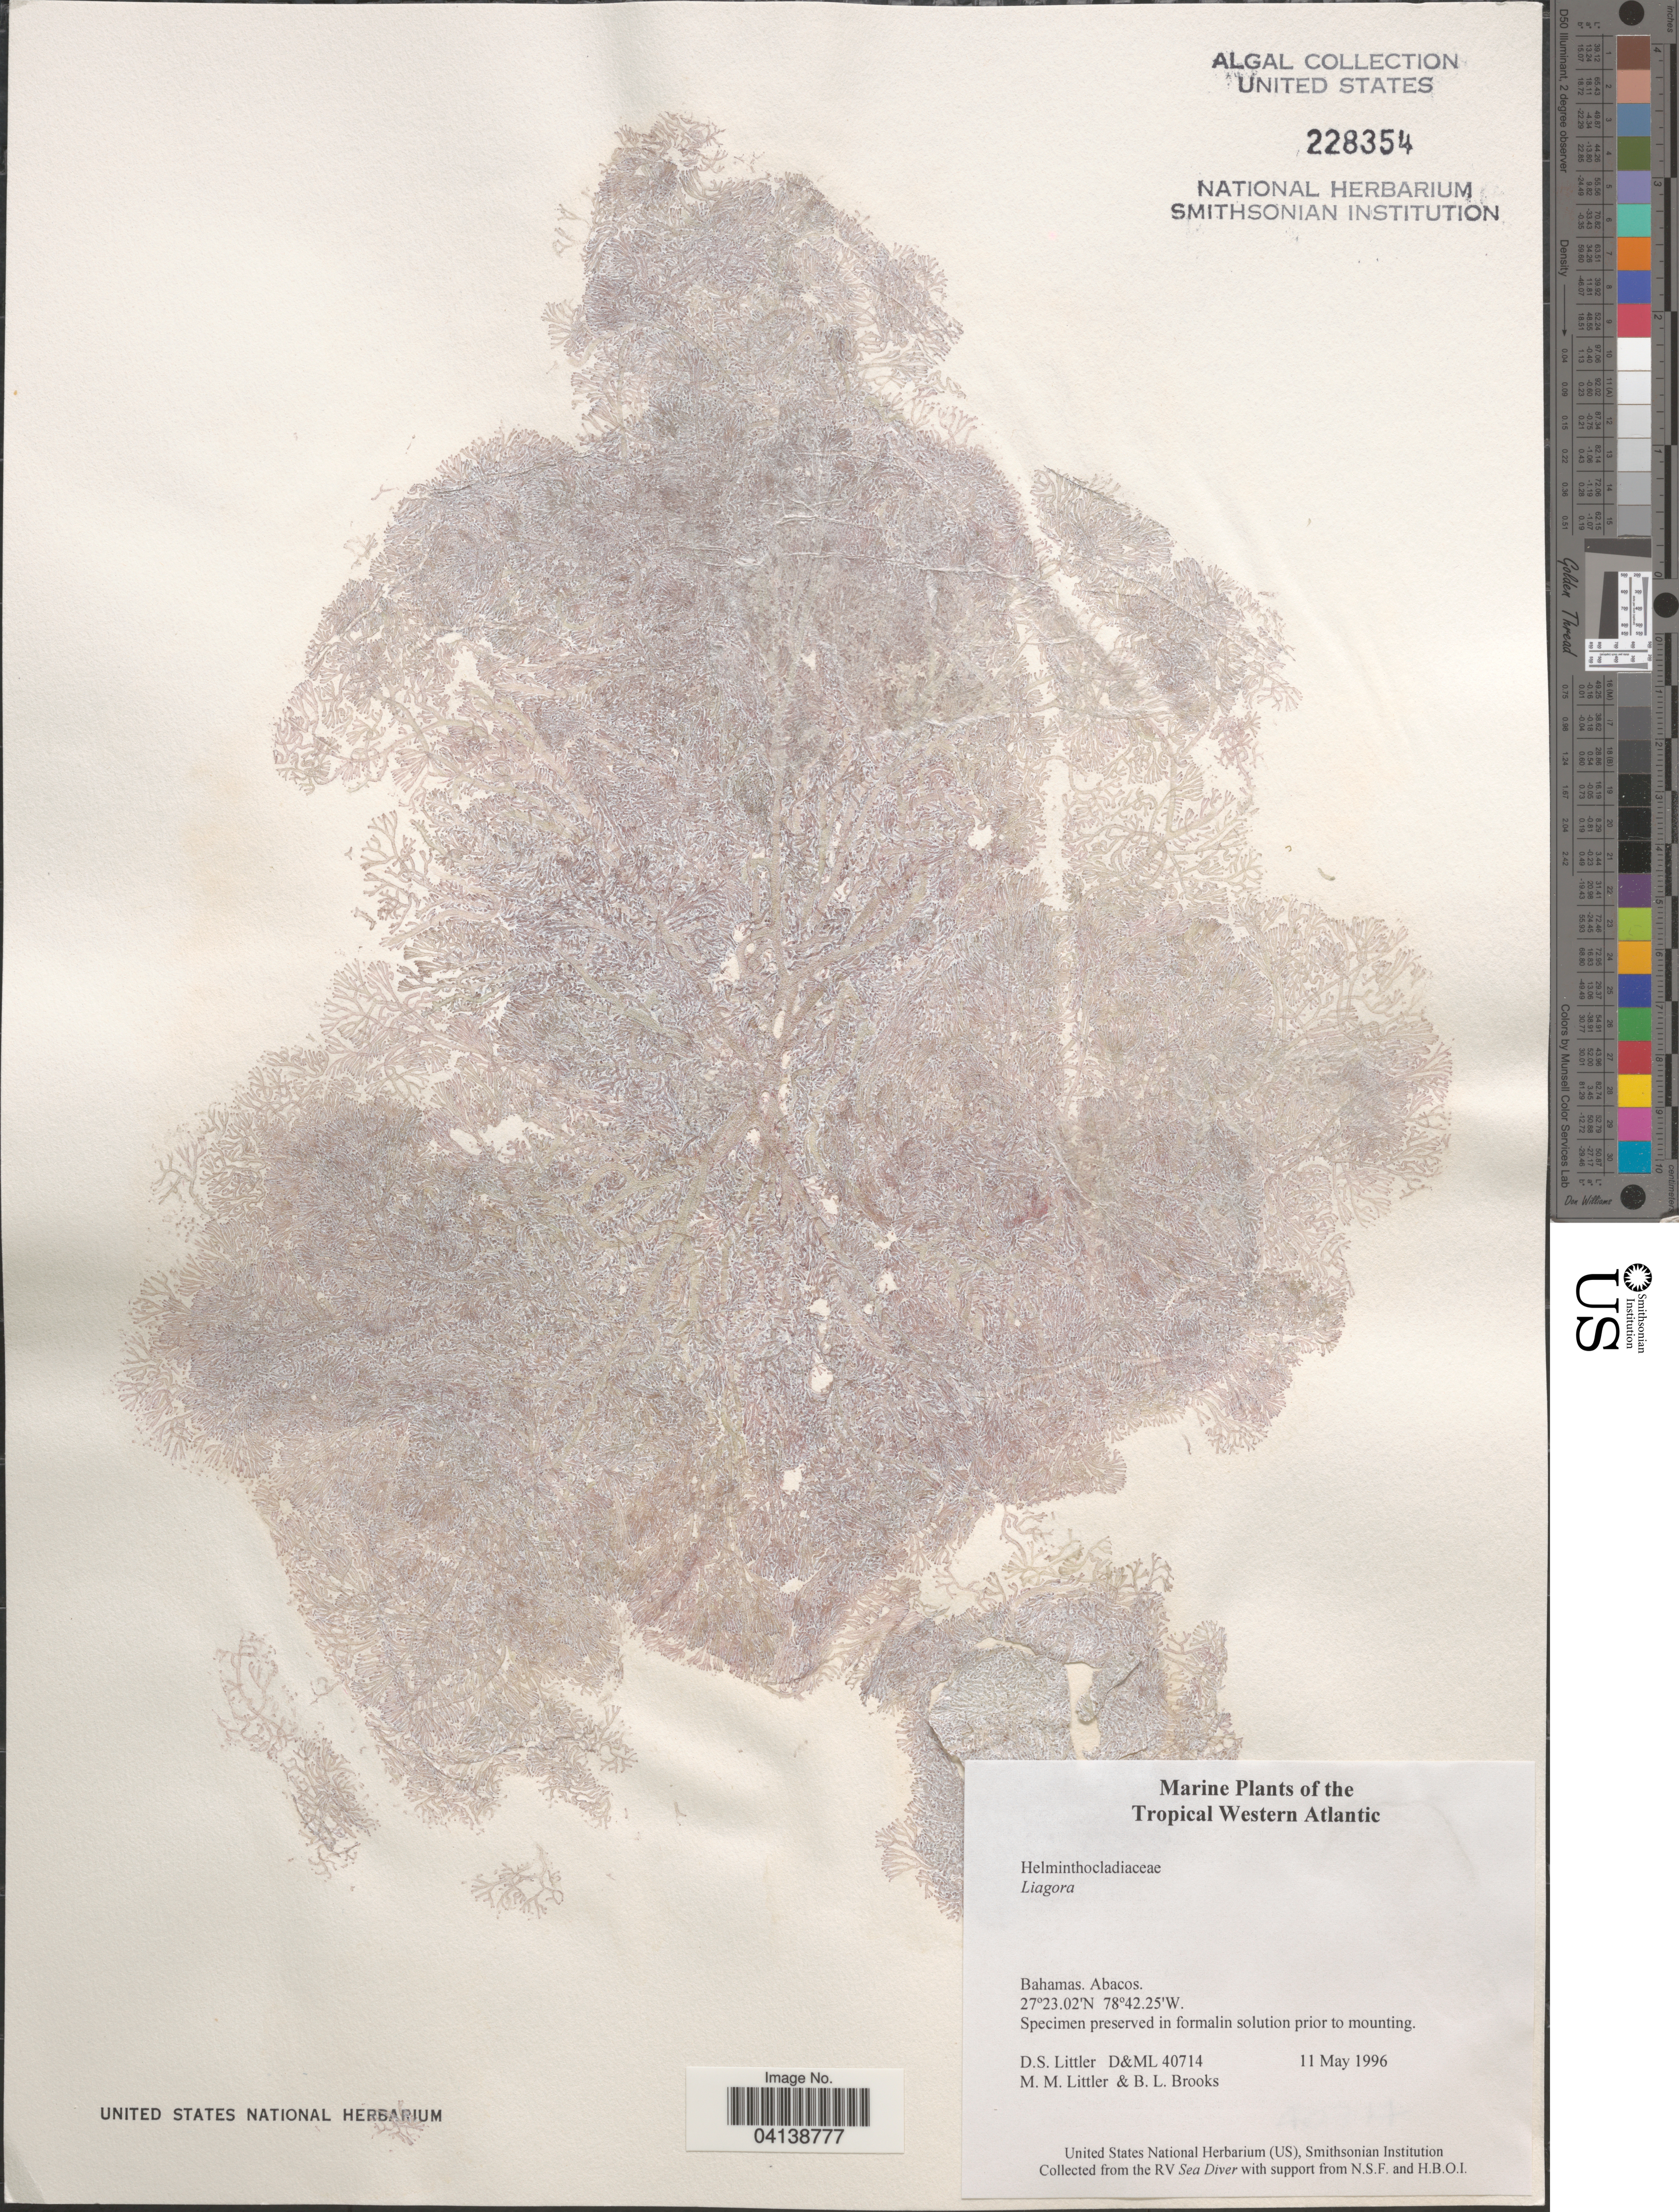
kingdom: Plantae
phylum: Rhodophyta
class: Florideophyceae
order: Nemaliales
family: Liagoraceae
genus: Liagora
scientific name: Liagora sp.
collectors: D. S. Littler & B. Brooks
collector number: D&ML40714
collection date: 1996-05-11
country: Bahamas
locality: The Tropical Western Atlantic. Abacos.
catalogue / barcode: US 228354